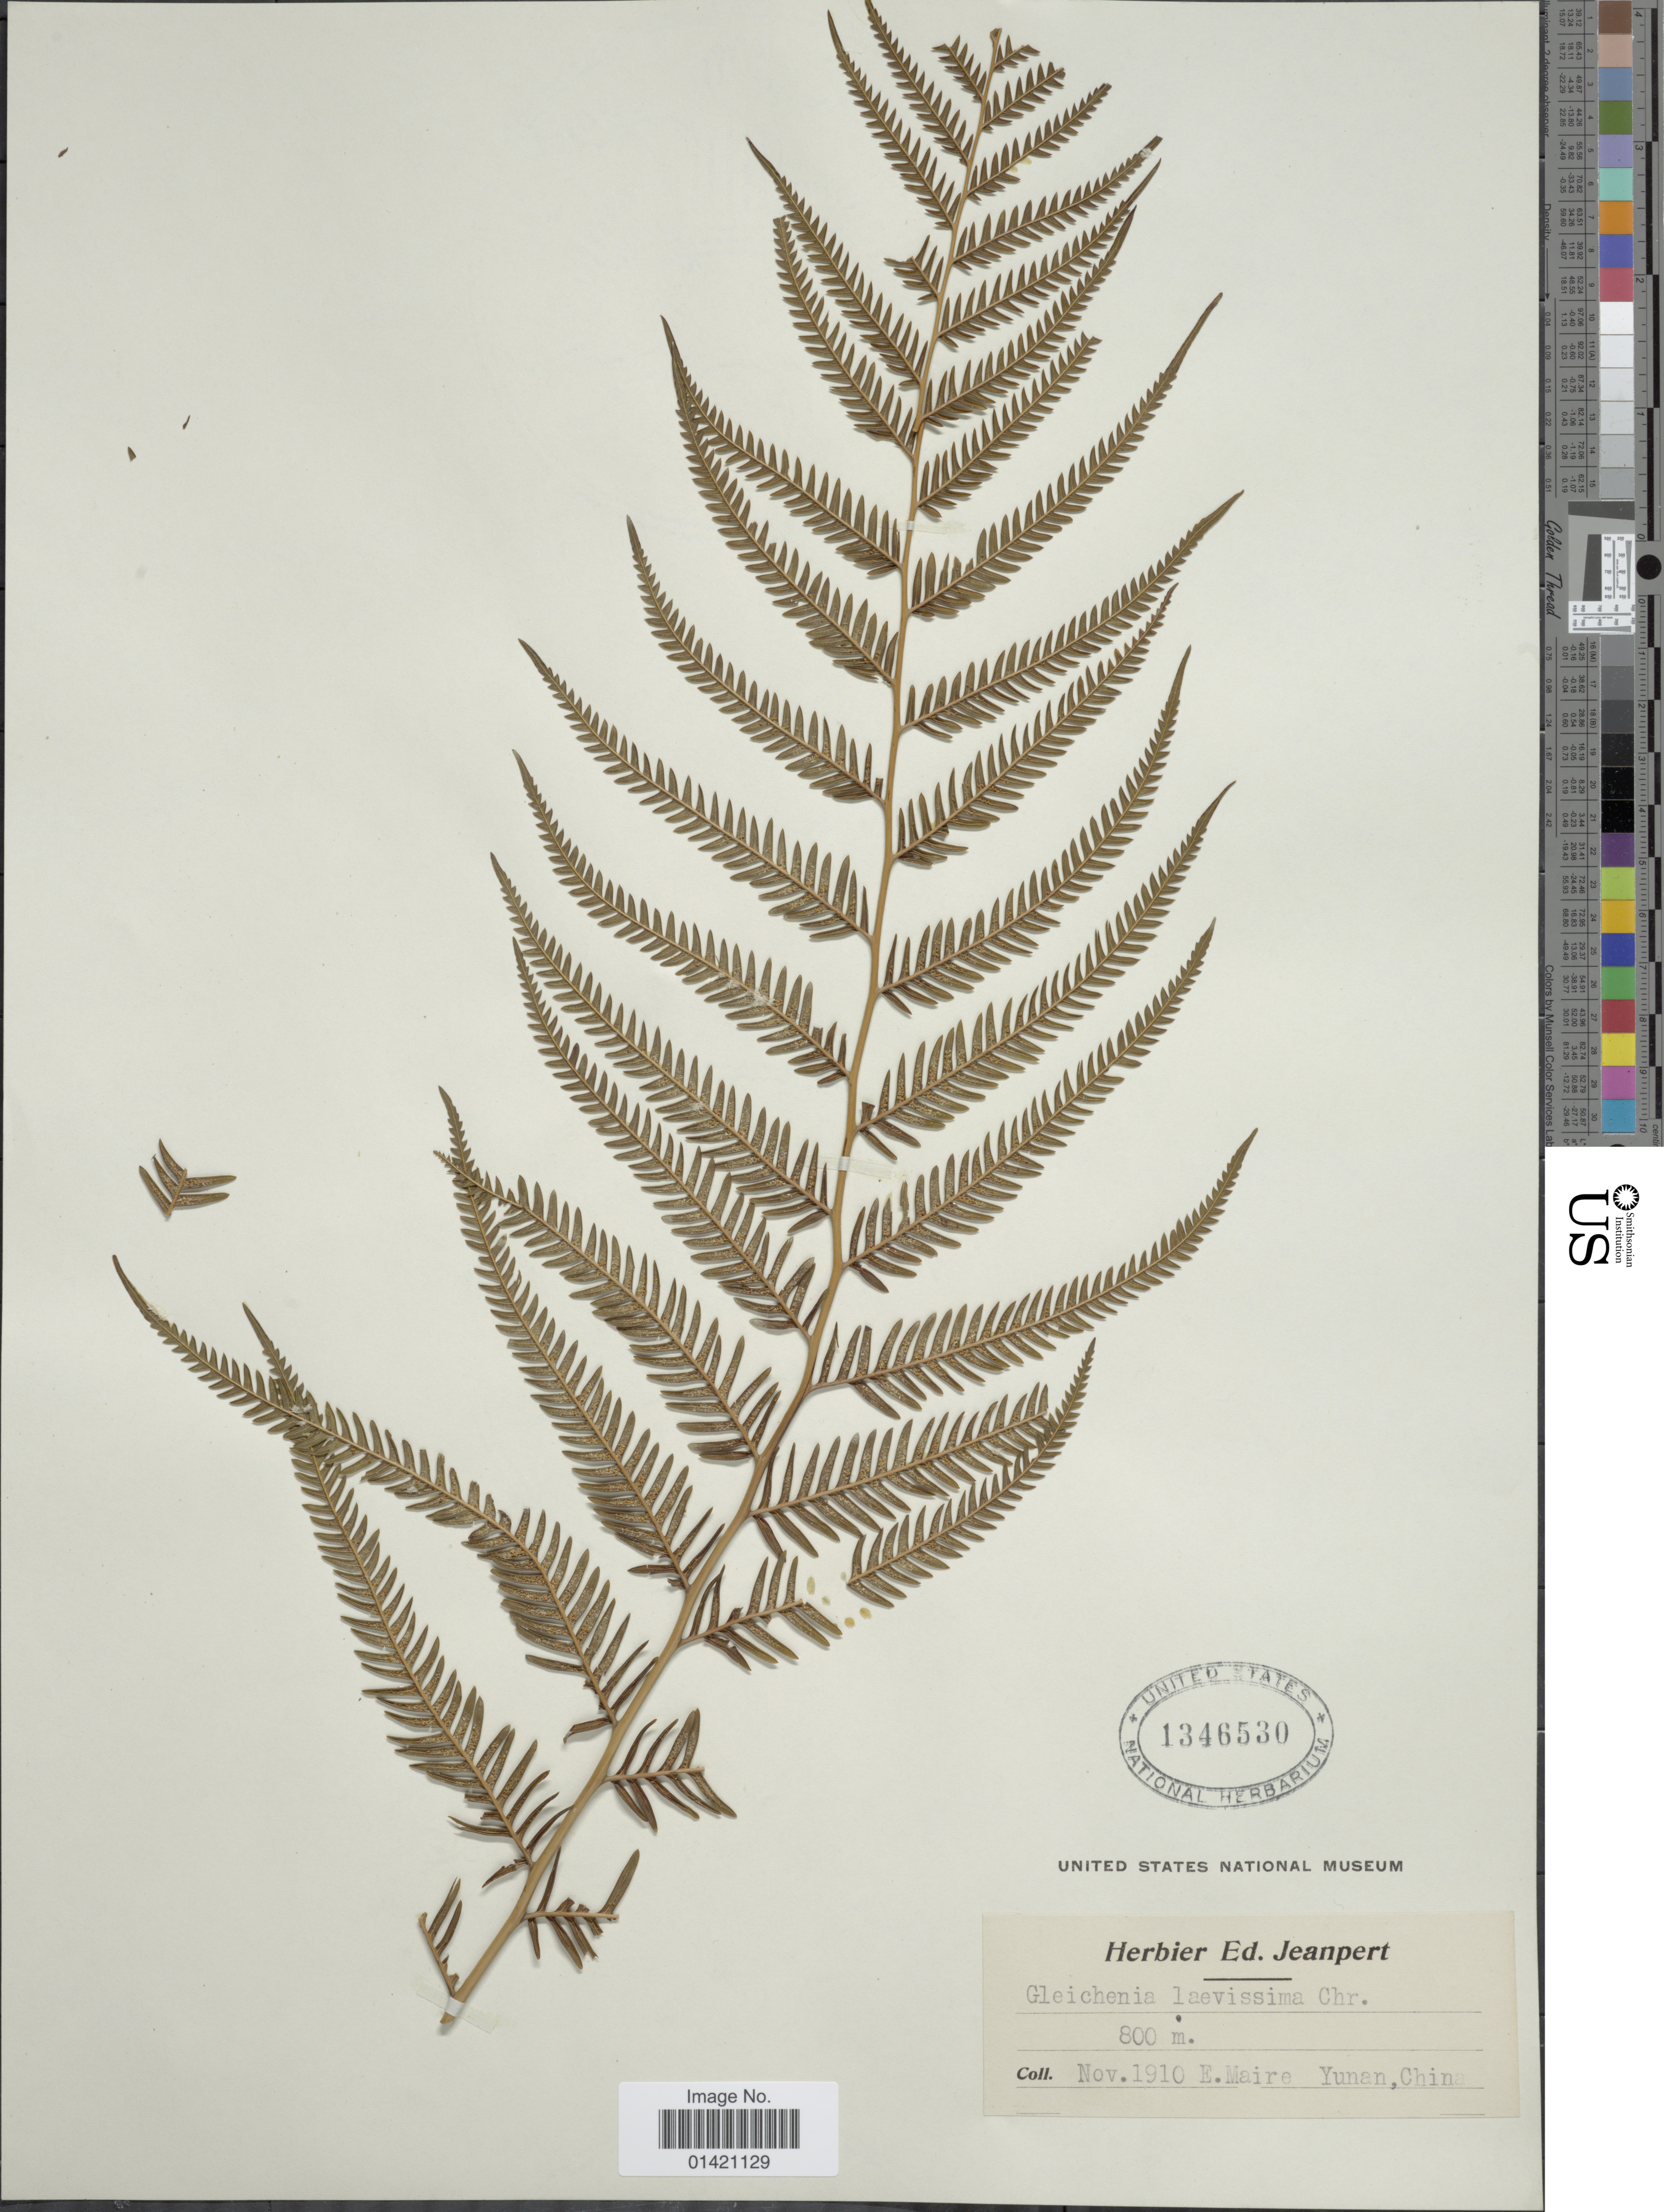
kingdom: Plantae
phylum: Tracheophyta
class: Polypodiopsida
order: Gleicheniales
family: Gleicheniaceae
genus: Diplopterygium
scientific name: Diplopterygium laevissimum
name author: (Christ) Nakai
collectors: E. E. Maire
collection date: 1910-11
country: China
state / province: Yunnan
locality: Yunan.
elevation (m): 800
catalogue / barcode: US 1346530